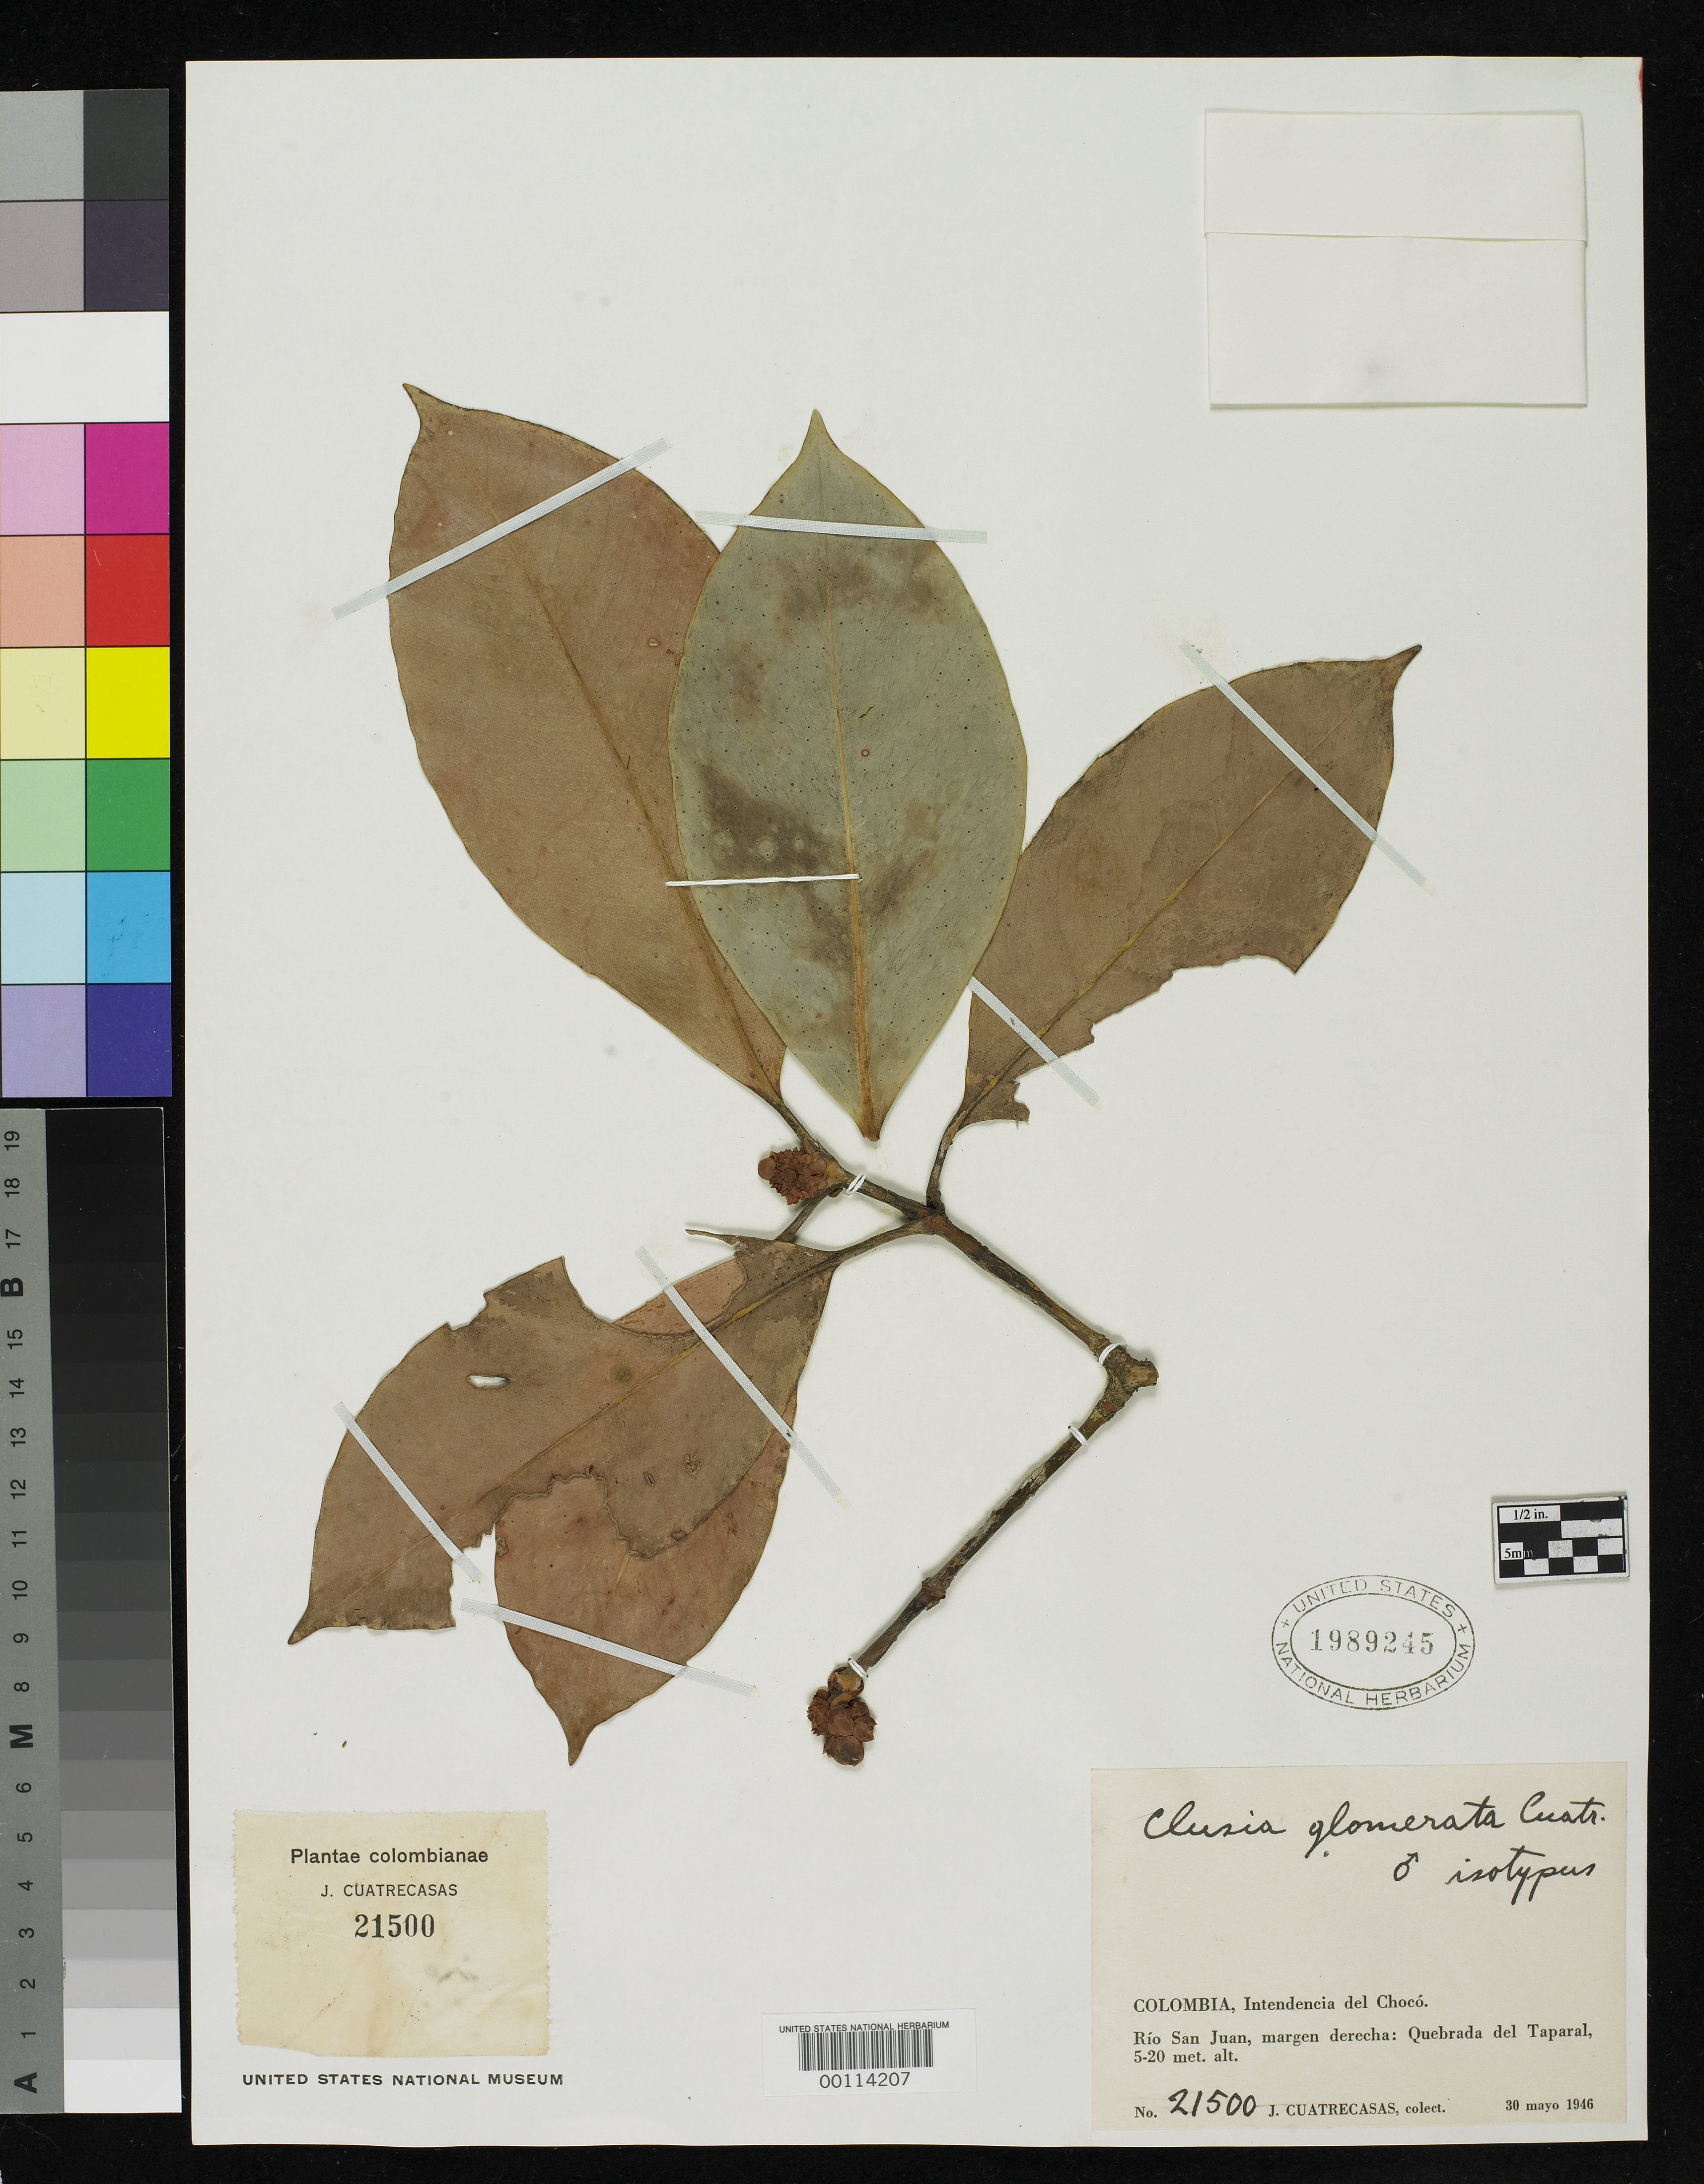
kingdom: Plantae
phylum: Tracheophyta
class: Magnoliopsida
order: Malpighiales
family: Clusiaceae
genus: Clusia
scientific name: Clusia glomerata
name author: Cuatrec.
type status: Isotype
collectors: J. Cuatrecasas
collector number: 21500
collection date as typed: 30 May 1946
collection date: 1946-05-30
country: Colombia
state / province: Chocó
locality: Rio San Juan, Quebrada.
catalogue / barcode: US 1989245